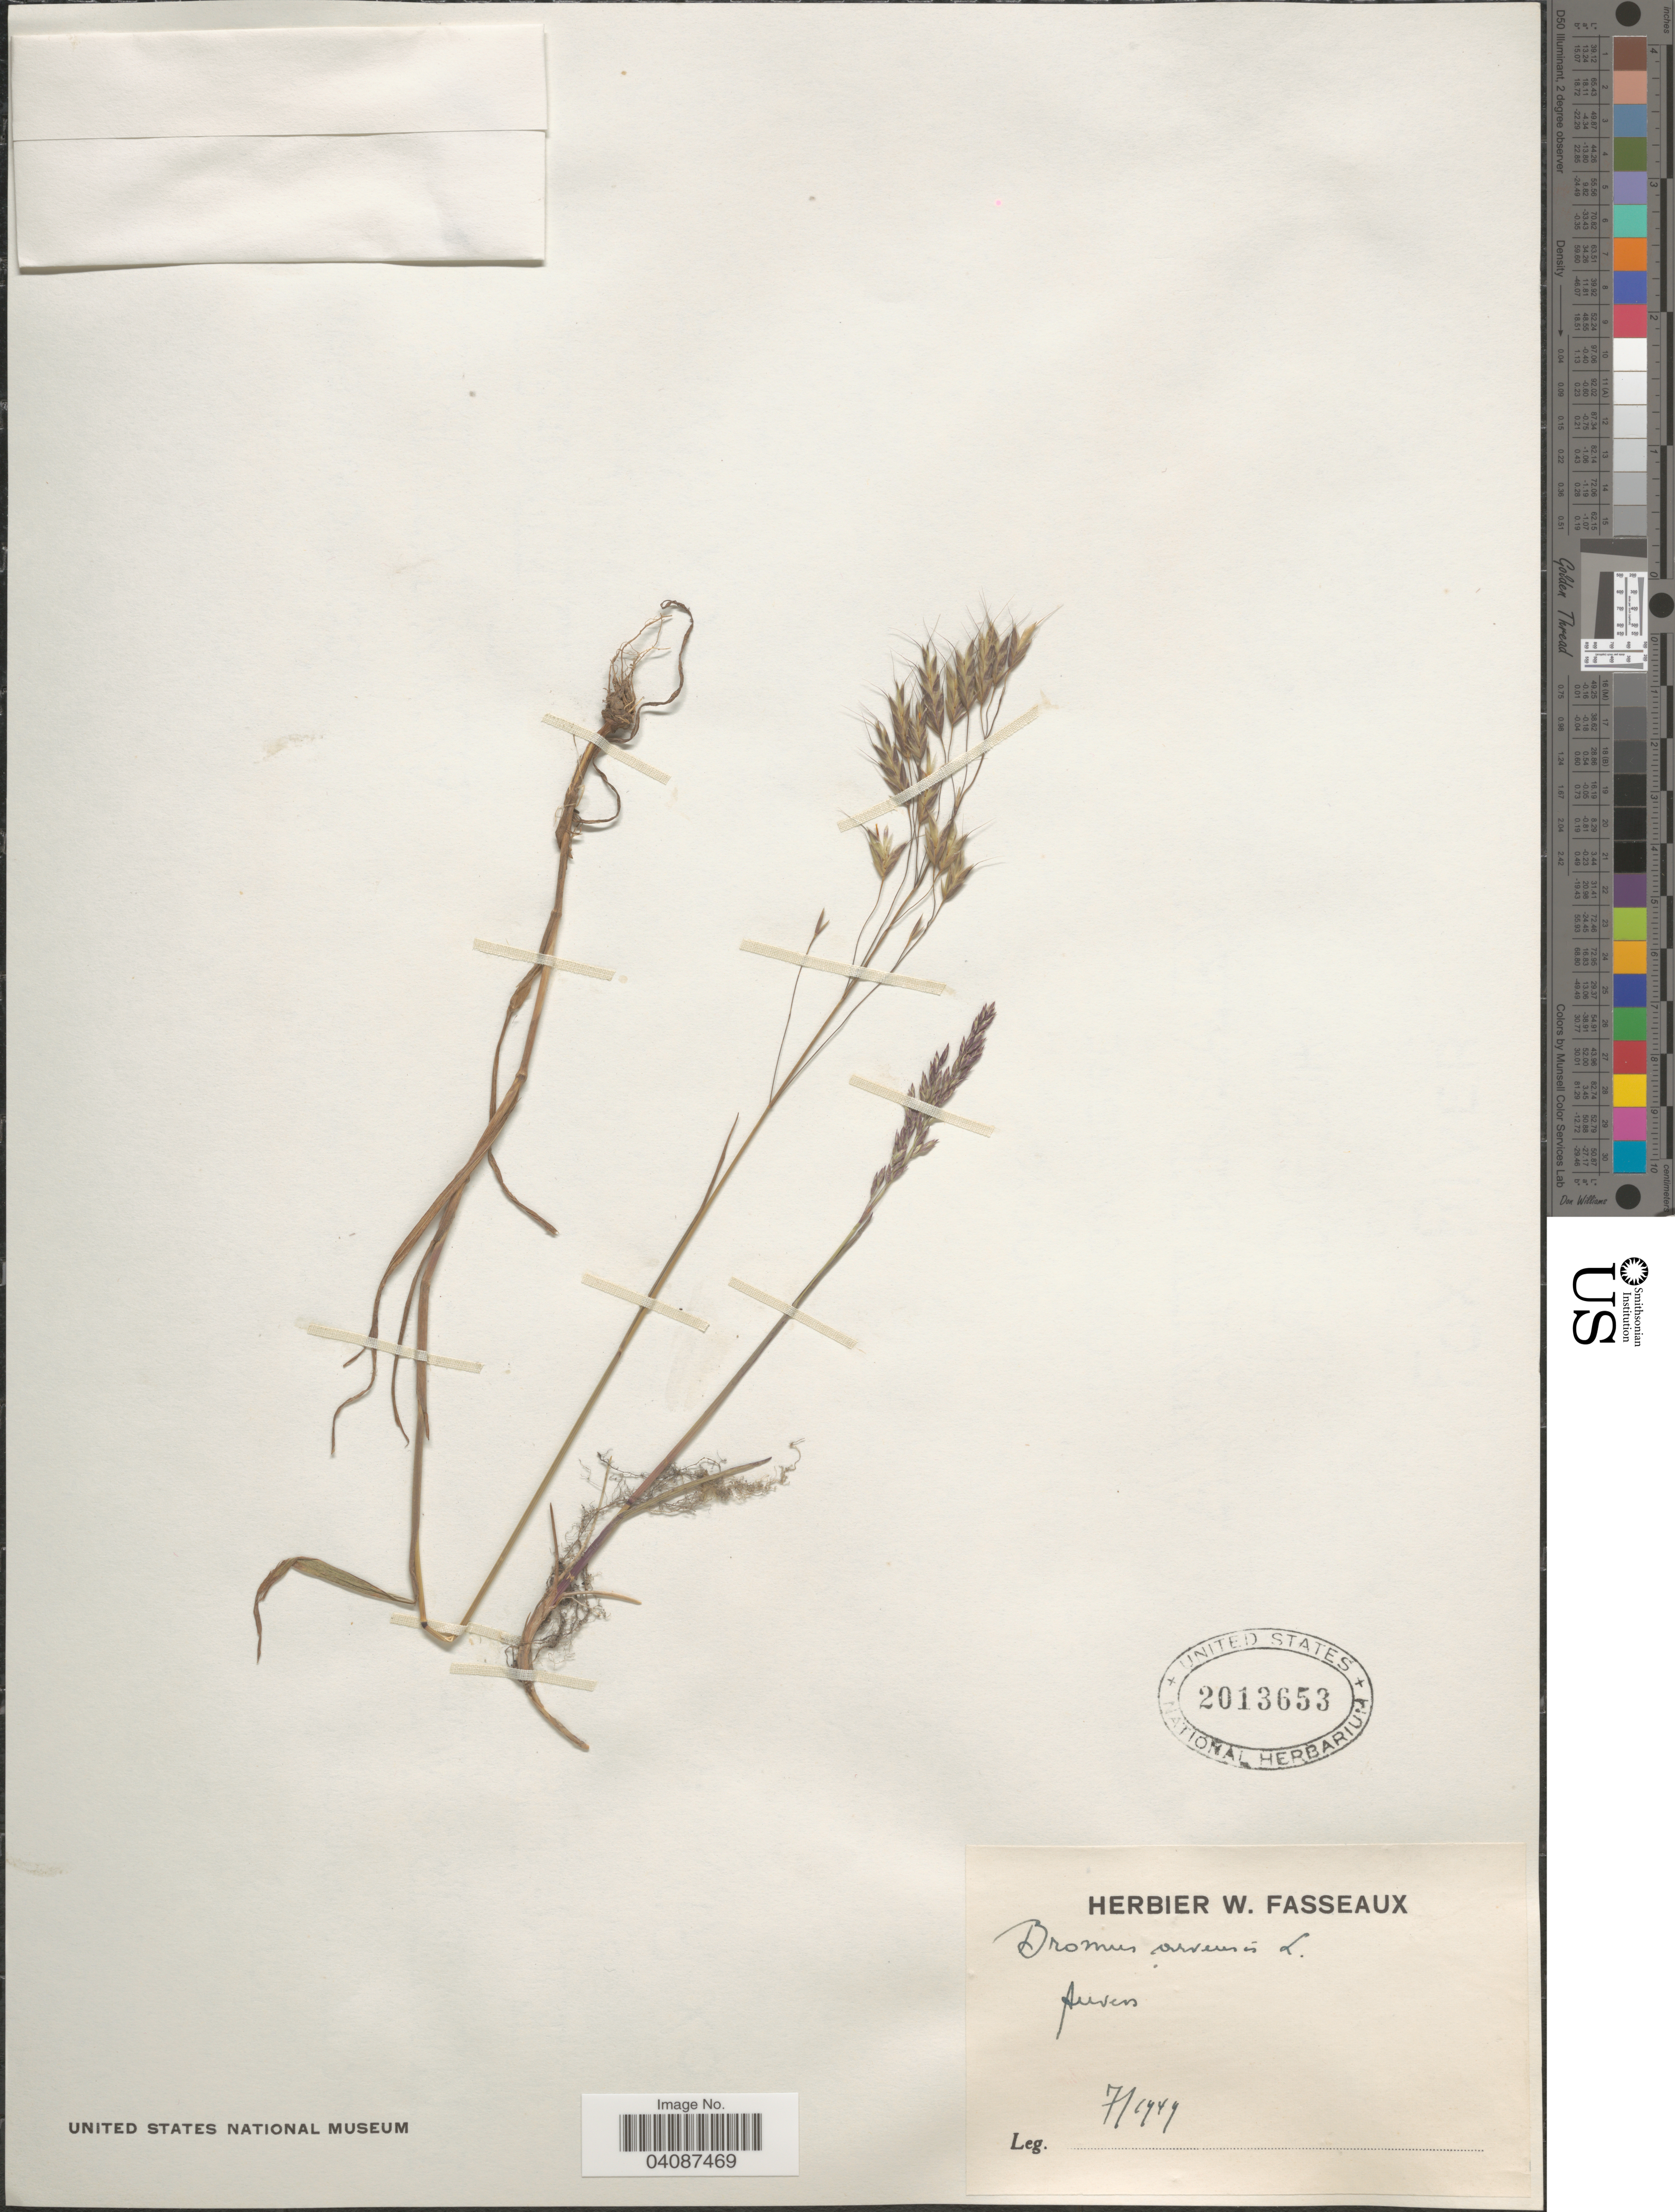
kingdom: Plantae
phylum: Tracheophyta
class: Liliopsida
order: Poales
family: Poaceae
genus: Bromus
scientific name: Bromus arvensis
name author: L.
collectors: Ex herb. W. Fasseaux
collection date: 1949-07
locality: Auven.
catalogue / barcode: US 2013653